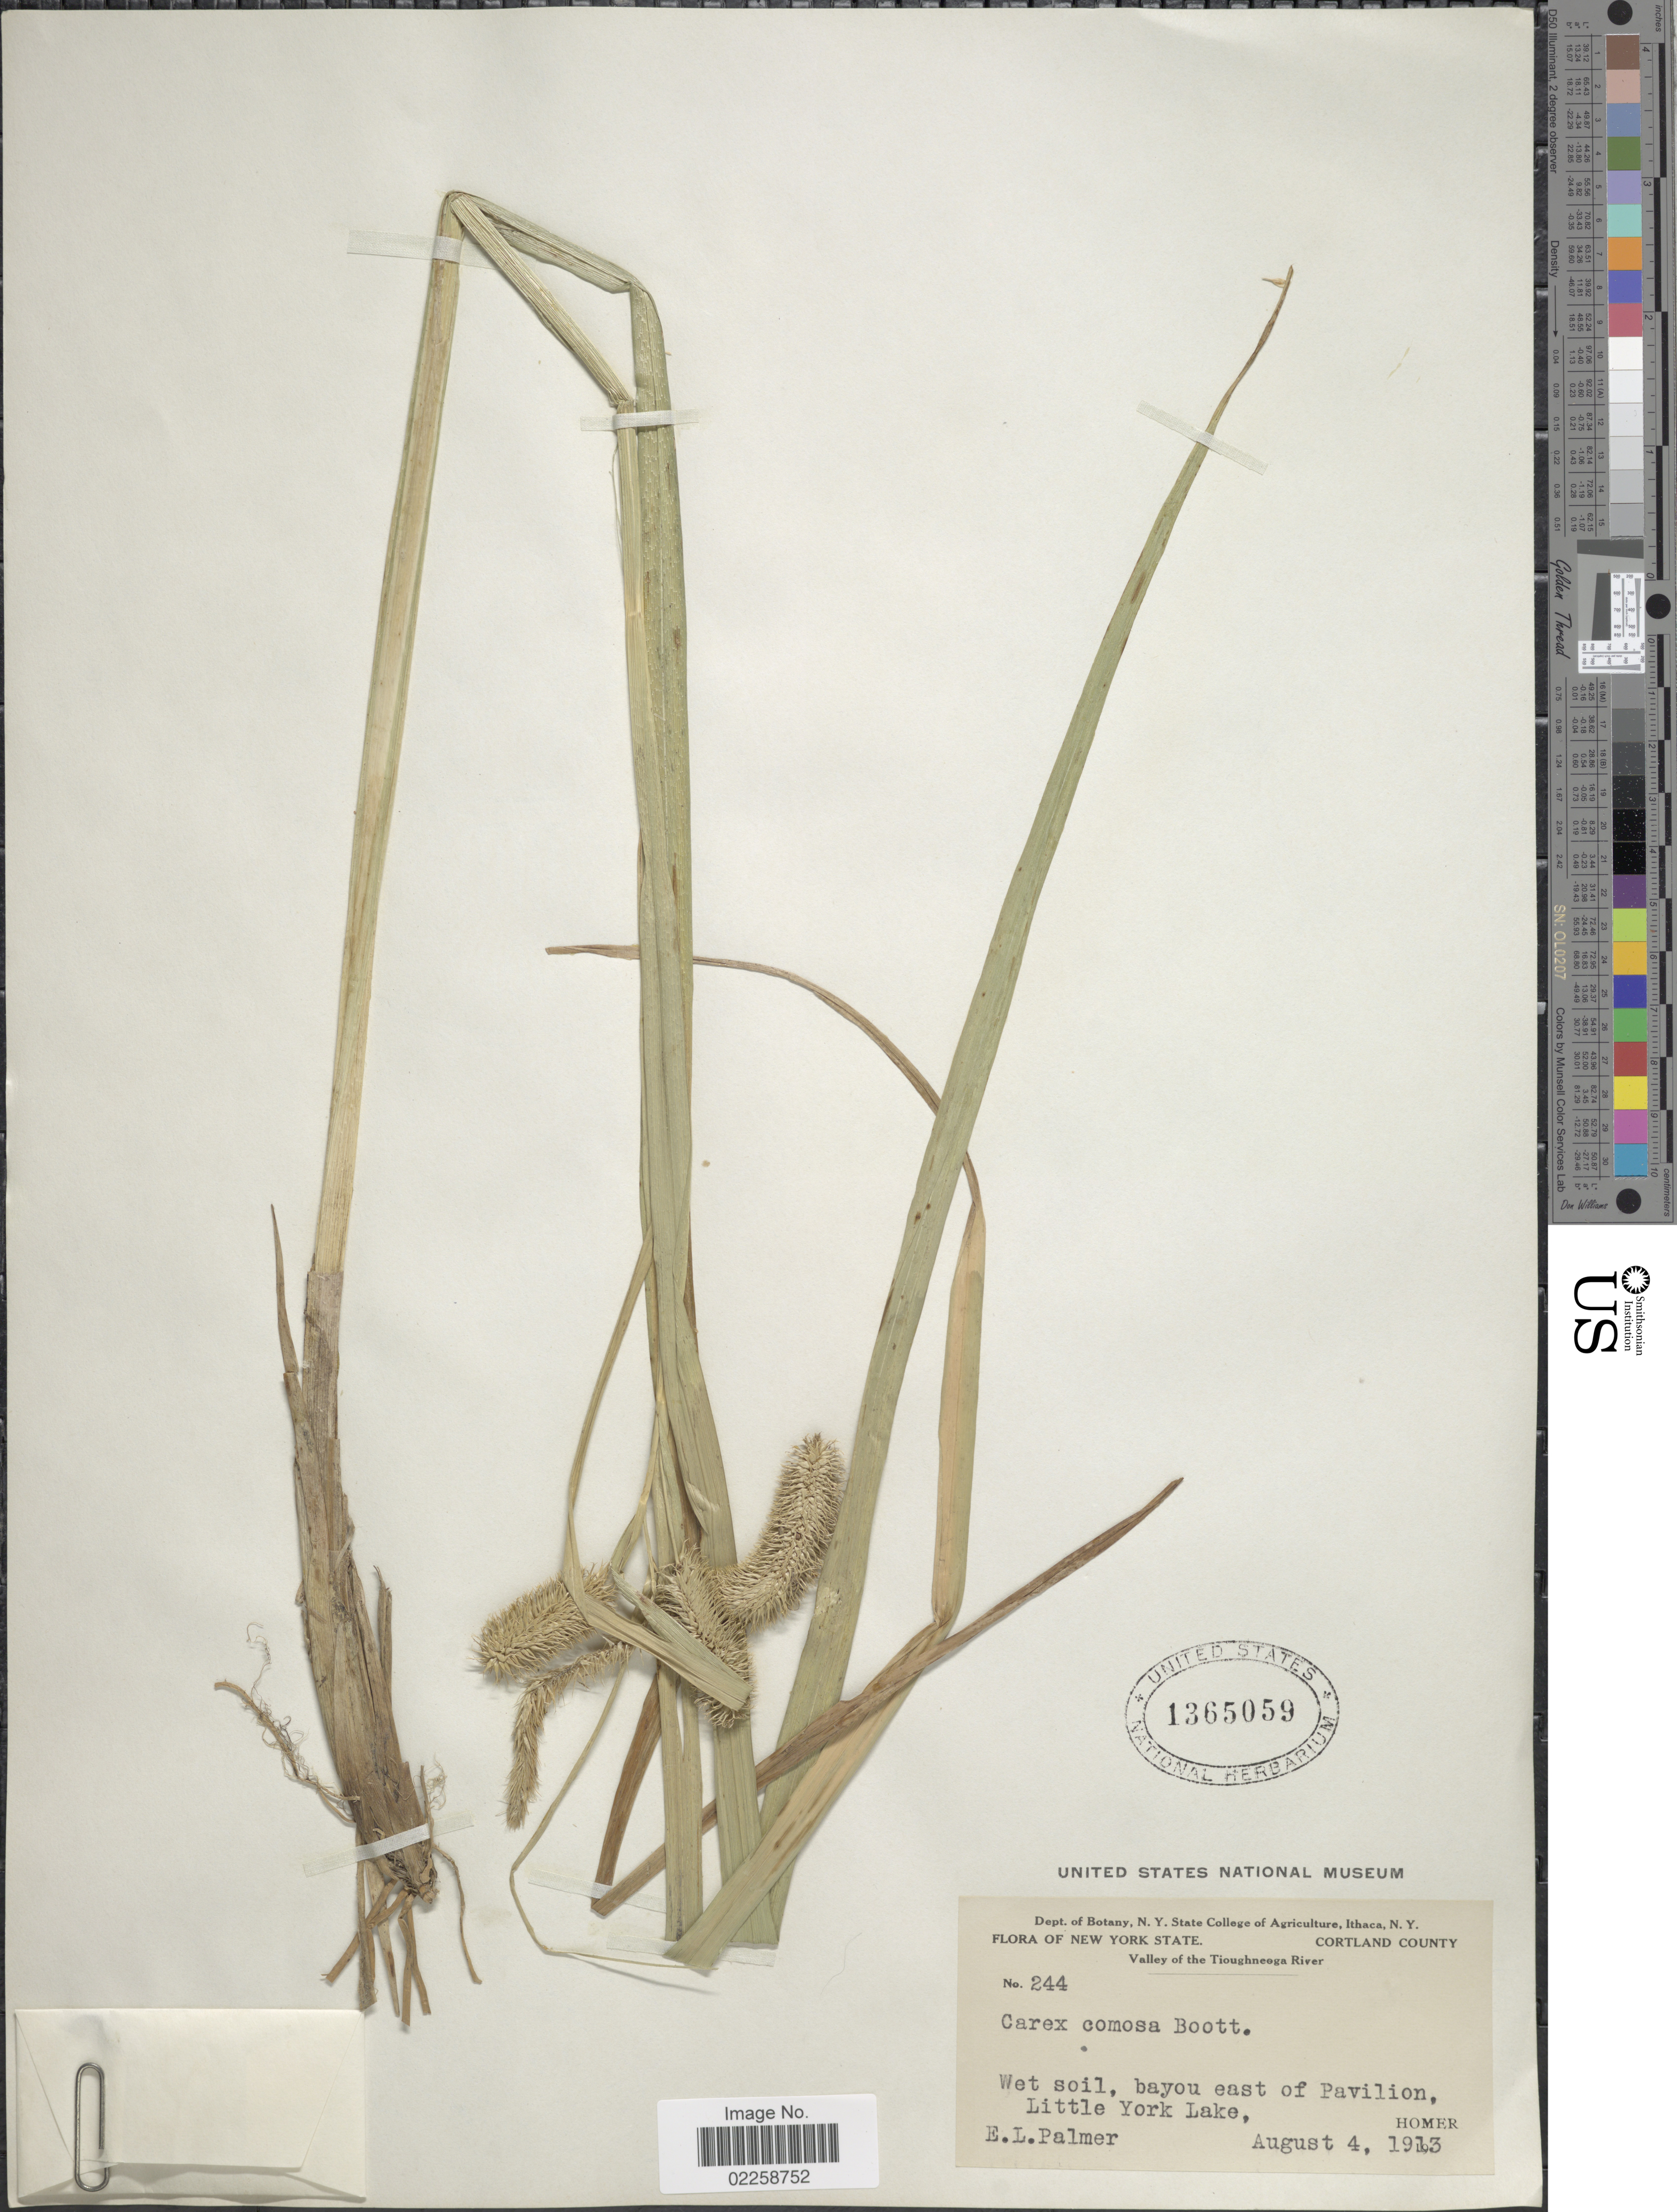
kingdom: Plantae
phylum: Tracheophyta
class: Liliopsida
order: Poales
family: Cyperaceae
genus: Carex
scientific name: Carex comosa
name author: Boott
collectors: E. L. Palmer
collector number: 244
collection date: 1913-08-04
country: United States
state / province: New York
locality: New York State, Cortland County, Valley of Tioughneoga River, bayou east of Pavilion, Little York Lake, Homer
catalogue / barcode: US 1365059